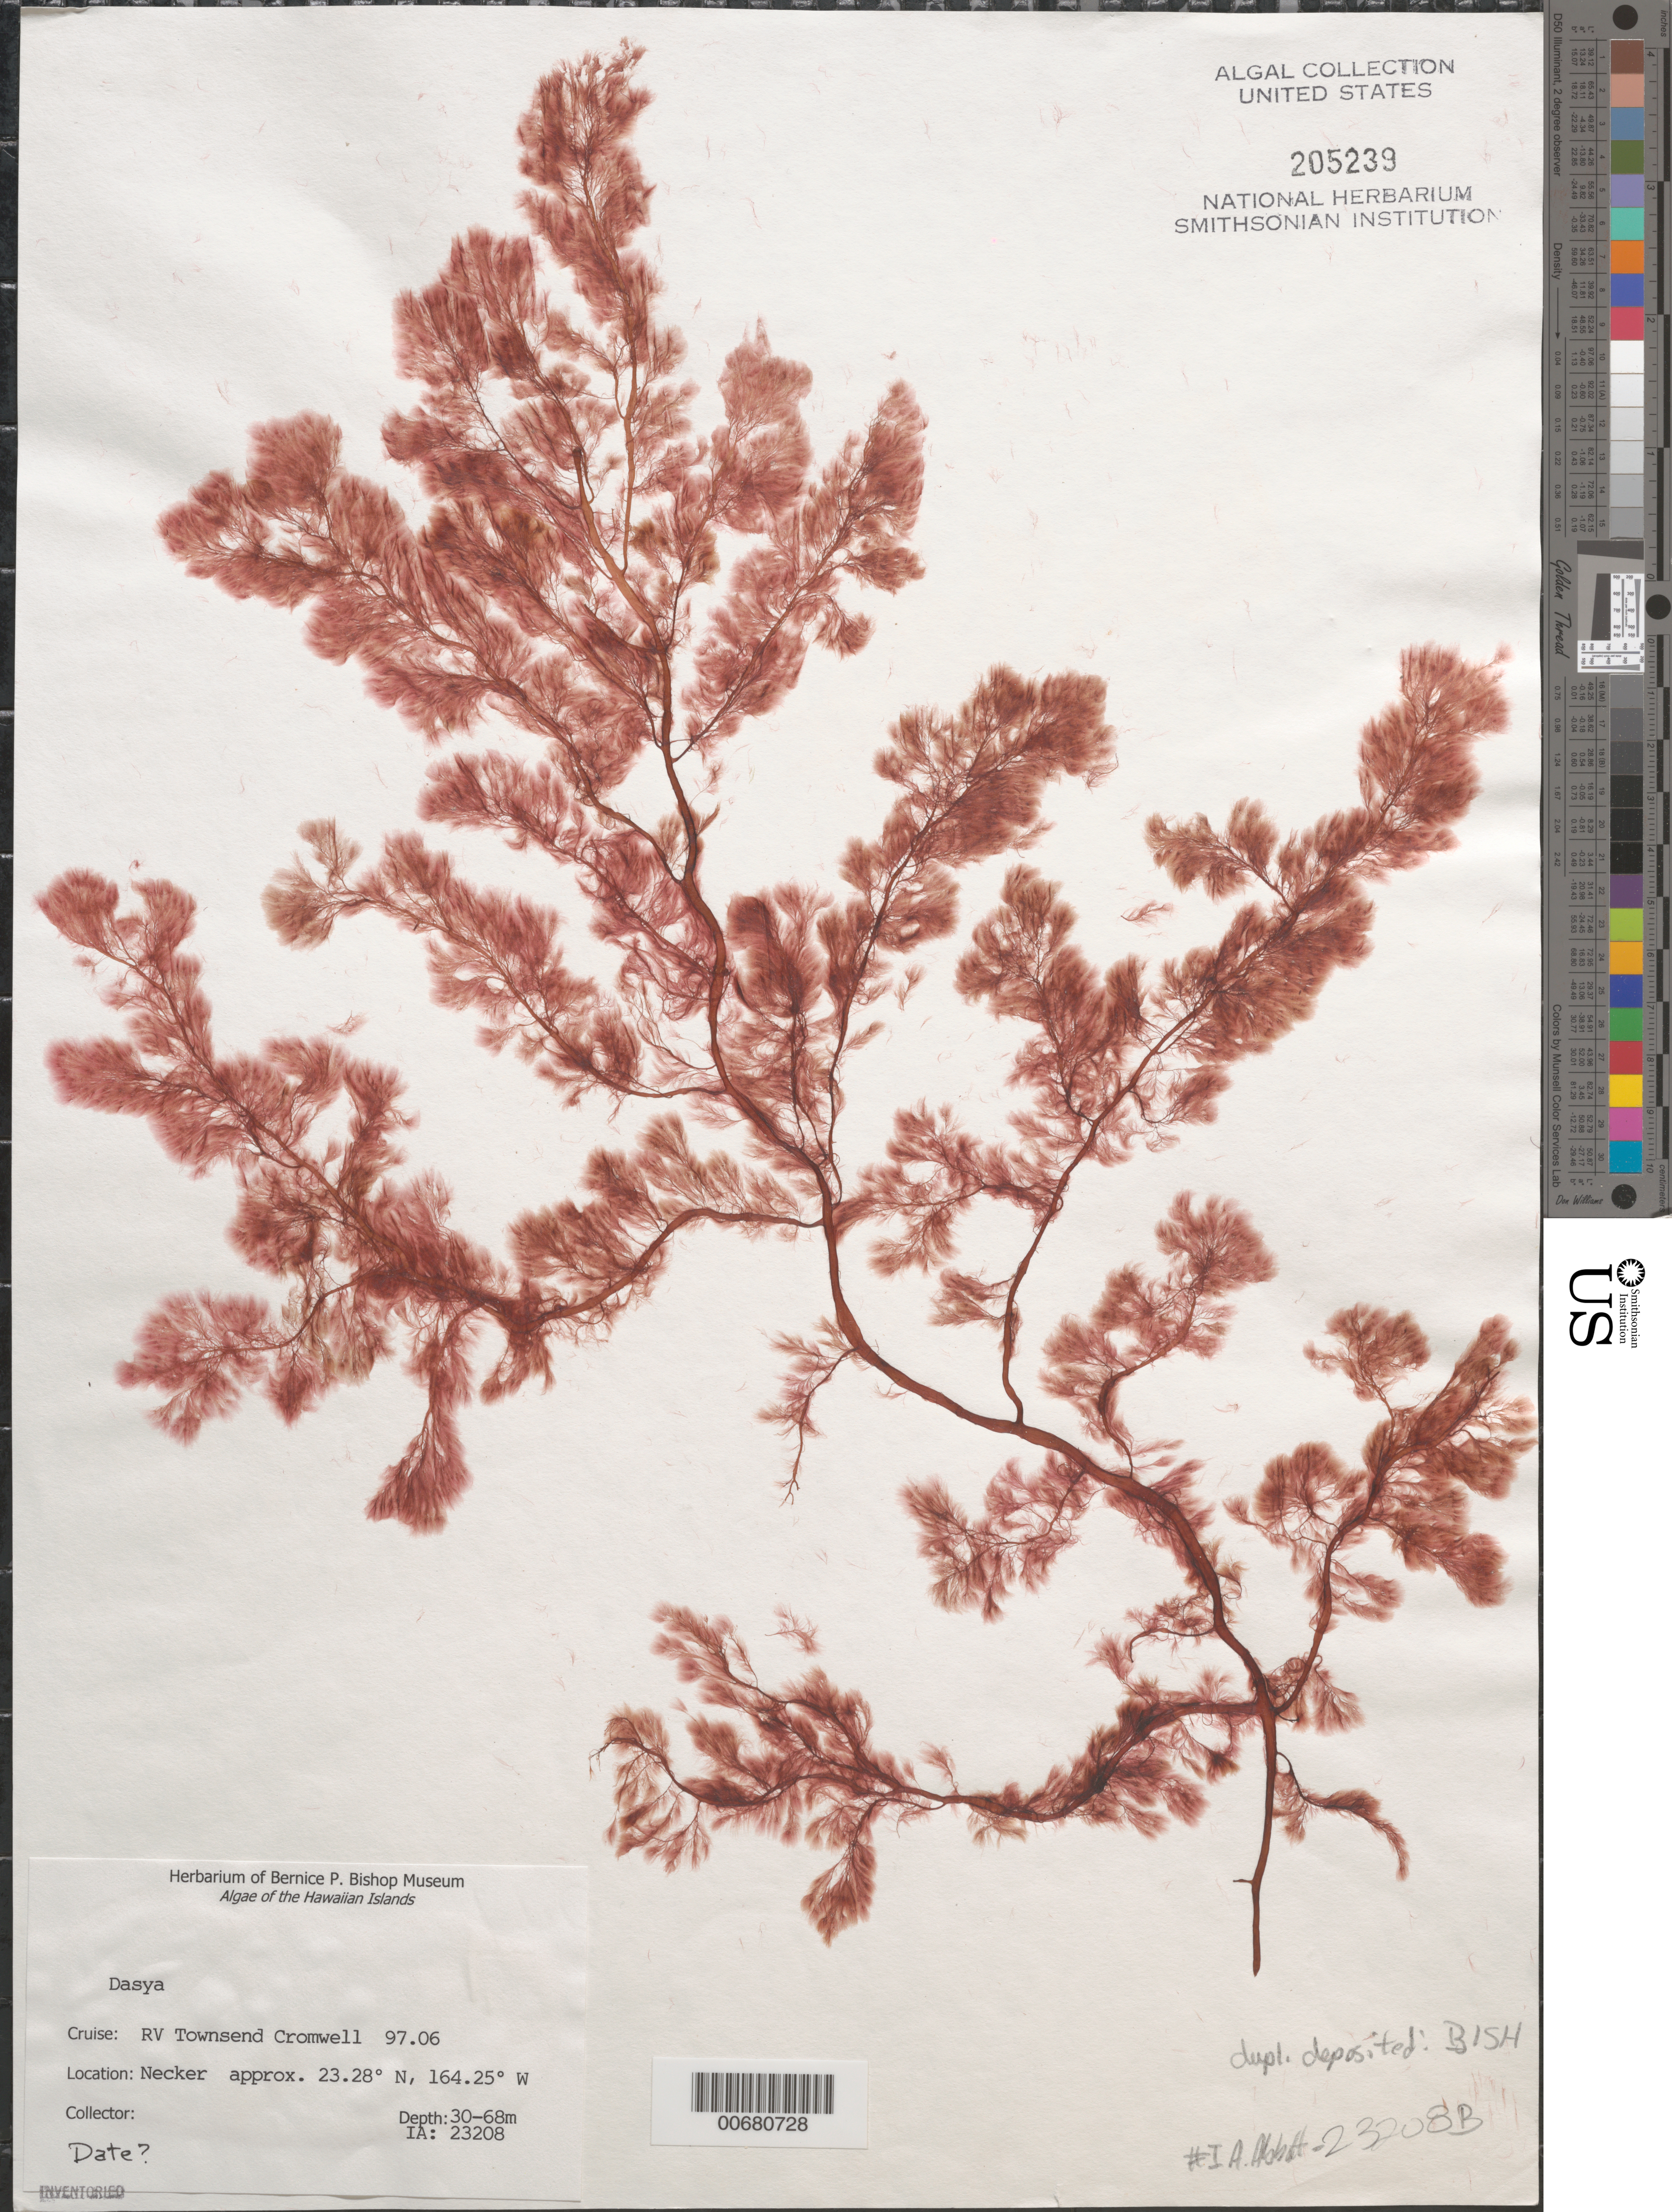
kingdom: Plantae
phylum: Rhodophyta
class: Florideophyceae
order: Ceramiales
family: Dasyaceae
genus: Dasya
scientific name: Dasya sp.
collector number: IAA 23208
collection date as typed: no date given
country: United States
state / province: Hawaii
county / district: Honolulu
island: Necker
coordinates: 23.28 N, 164.25 W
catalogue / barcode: US 205239